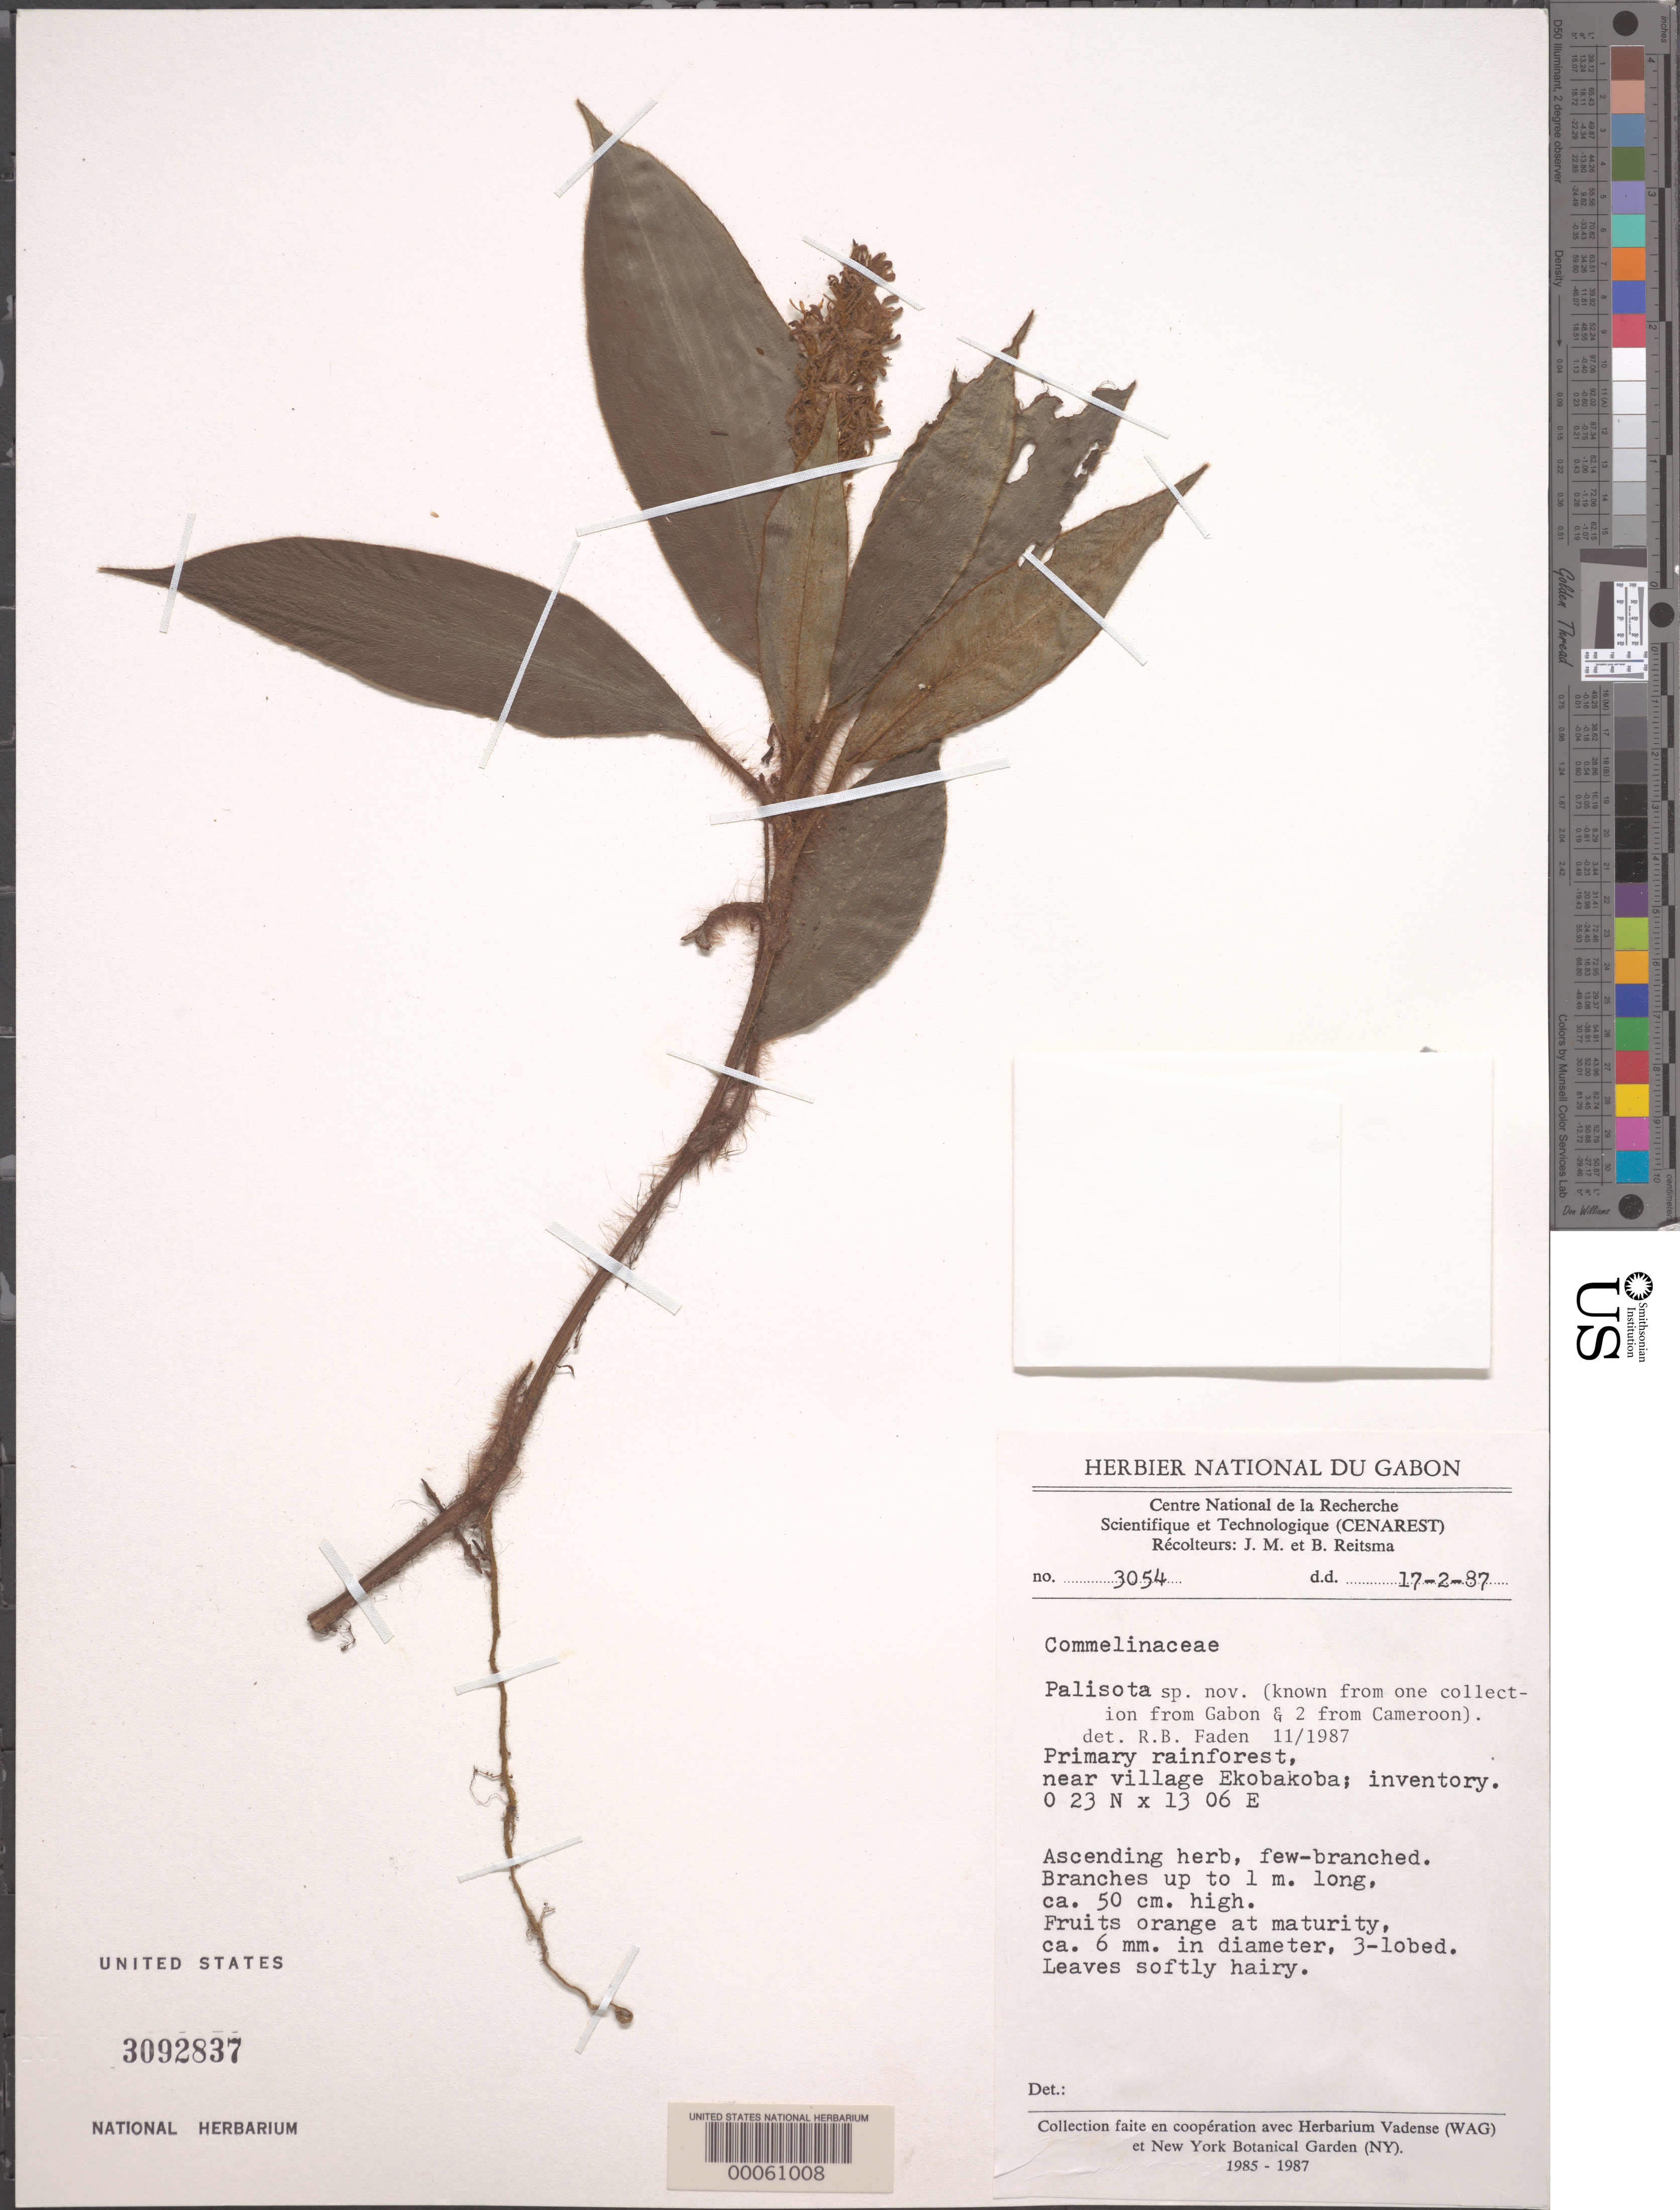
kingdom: Plantae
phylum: Tracheophyta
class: Liliopsida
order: Commelinales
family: Commelinaceae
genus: Palisota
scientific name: Palisota sp.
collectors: J. Reitsma & B. Reitsma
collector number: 3054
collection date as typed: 17 Feb 1987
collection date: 1987-02-17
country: Gabon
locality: Near village of Ekobakoba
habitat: Primary rainforest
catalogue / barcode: US 3092837